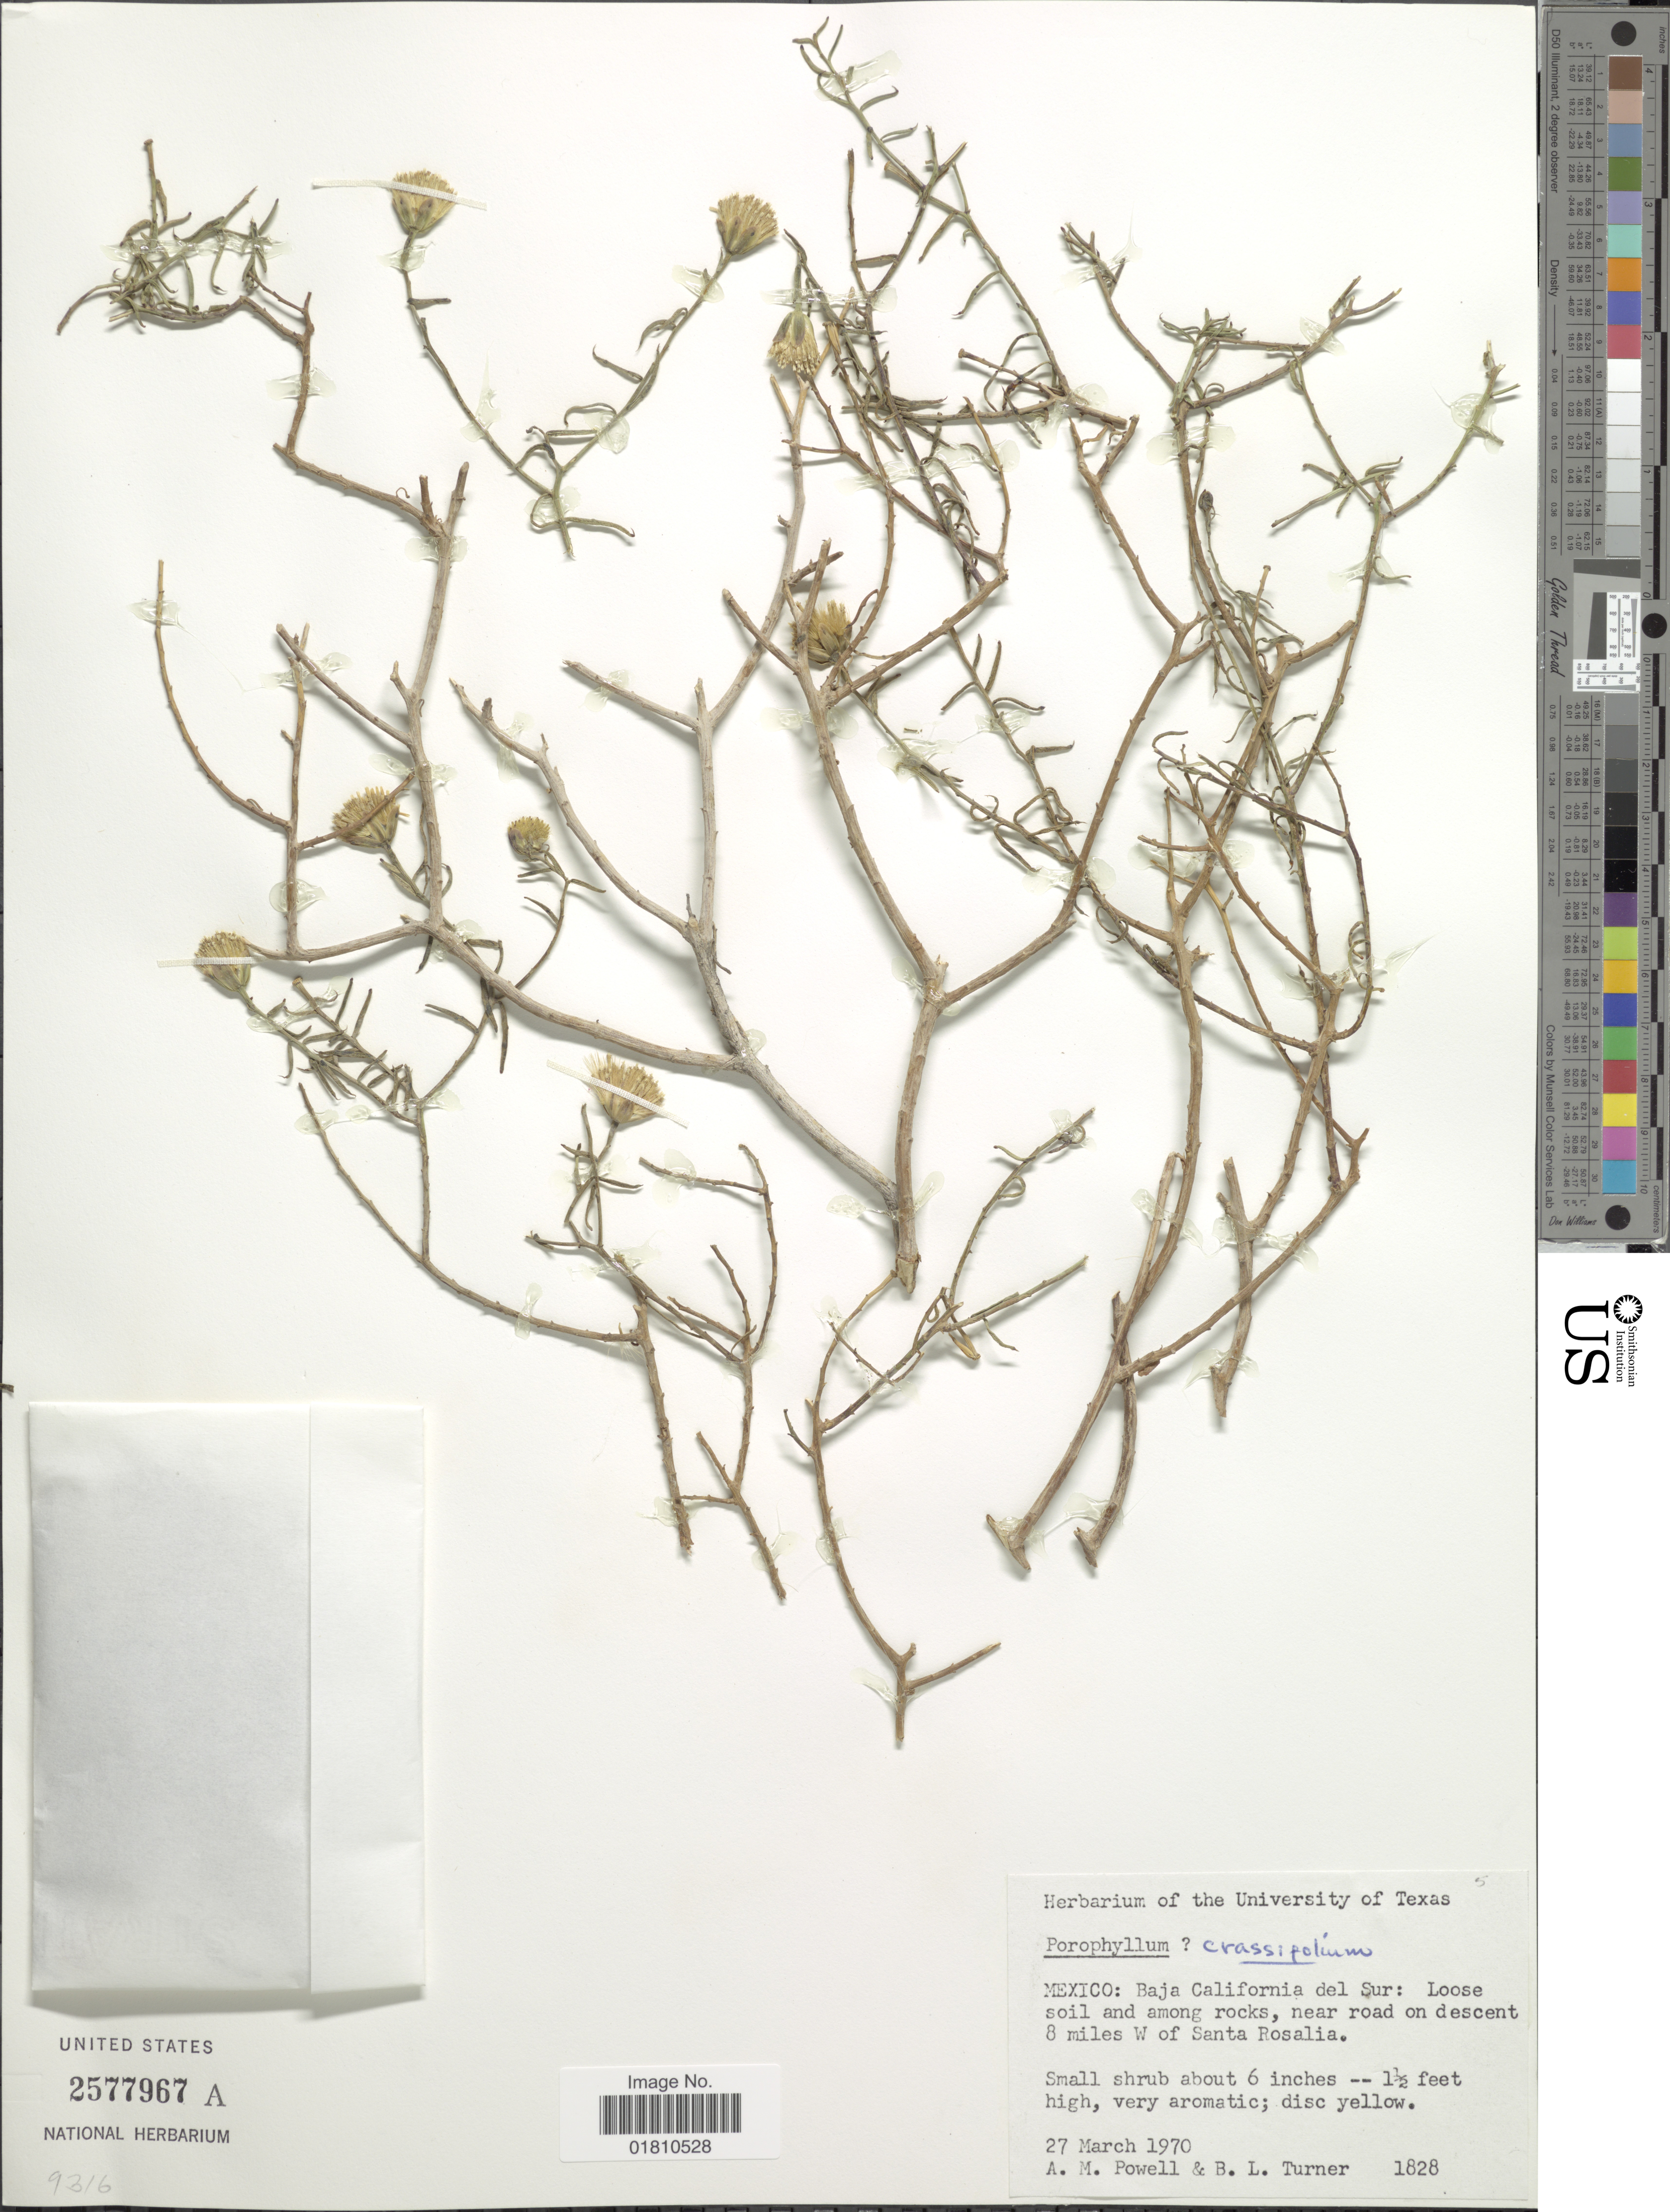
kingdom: Plantae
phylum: Tracheophyta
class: Magnoliopsida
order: Asterales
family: Asteraceae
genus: Bajacalia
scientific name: Bajacalia crassifolia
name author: (S. Watson) Loockerman et al.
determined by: Anzuinelli, M.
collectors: A. M. Powell & B. L. Turner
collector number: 1828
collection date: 1970-03-27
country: Mexico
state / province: Baja California Sur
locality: Loose soil and among rocks, near road on descent 8 miles W of Santa Rosalia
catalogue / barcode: US 2577967A